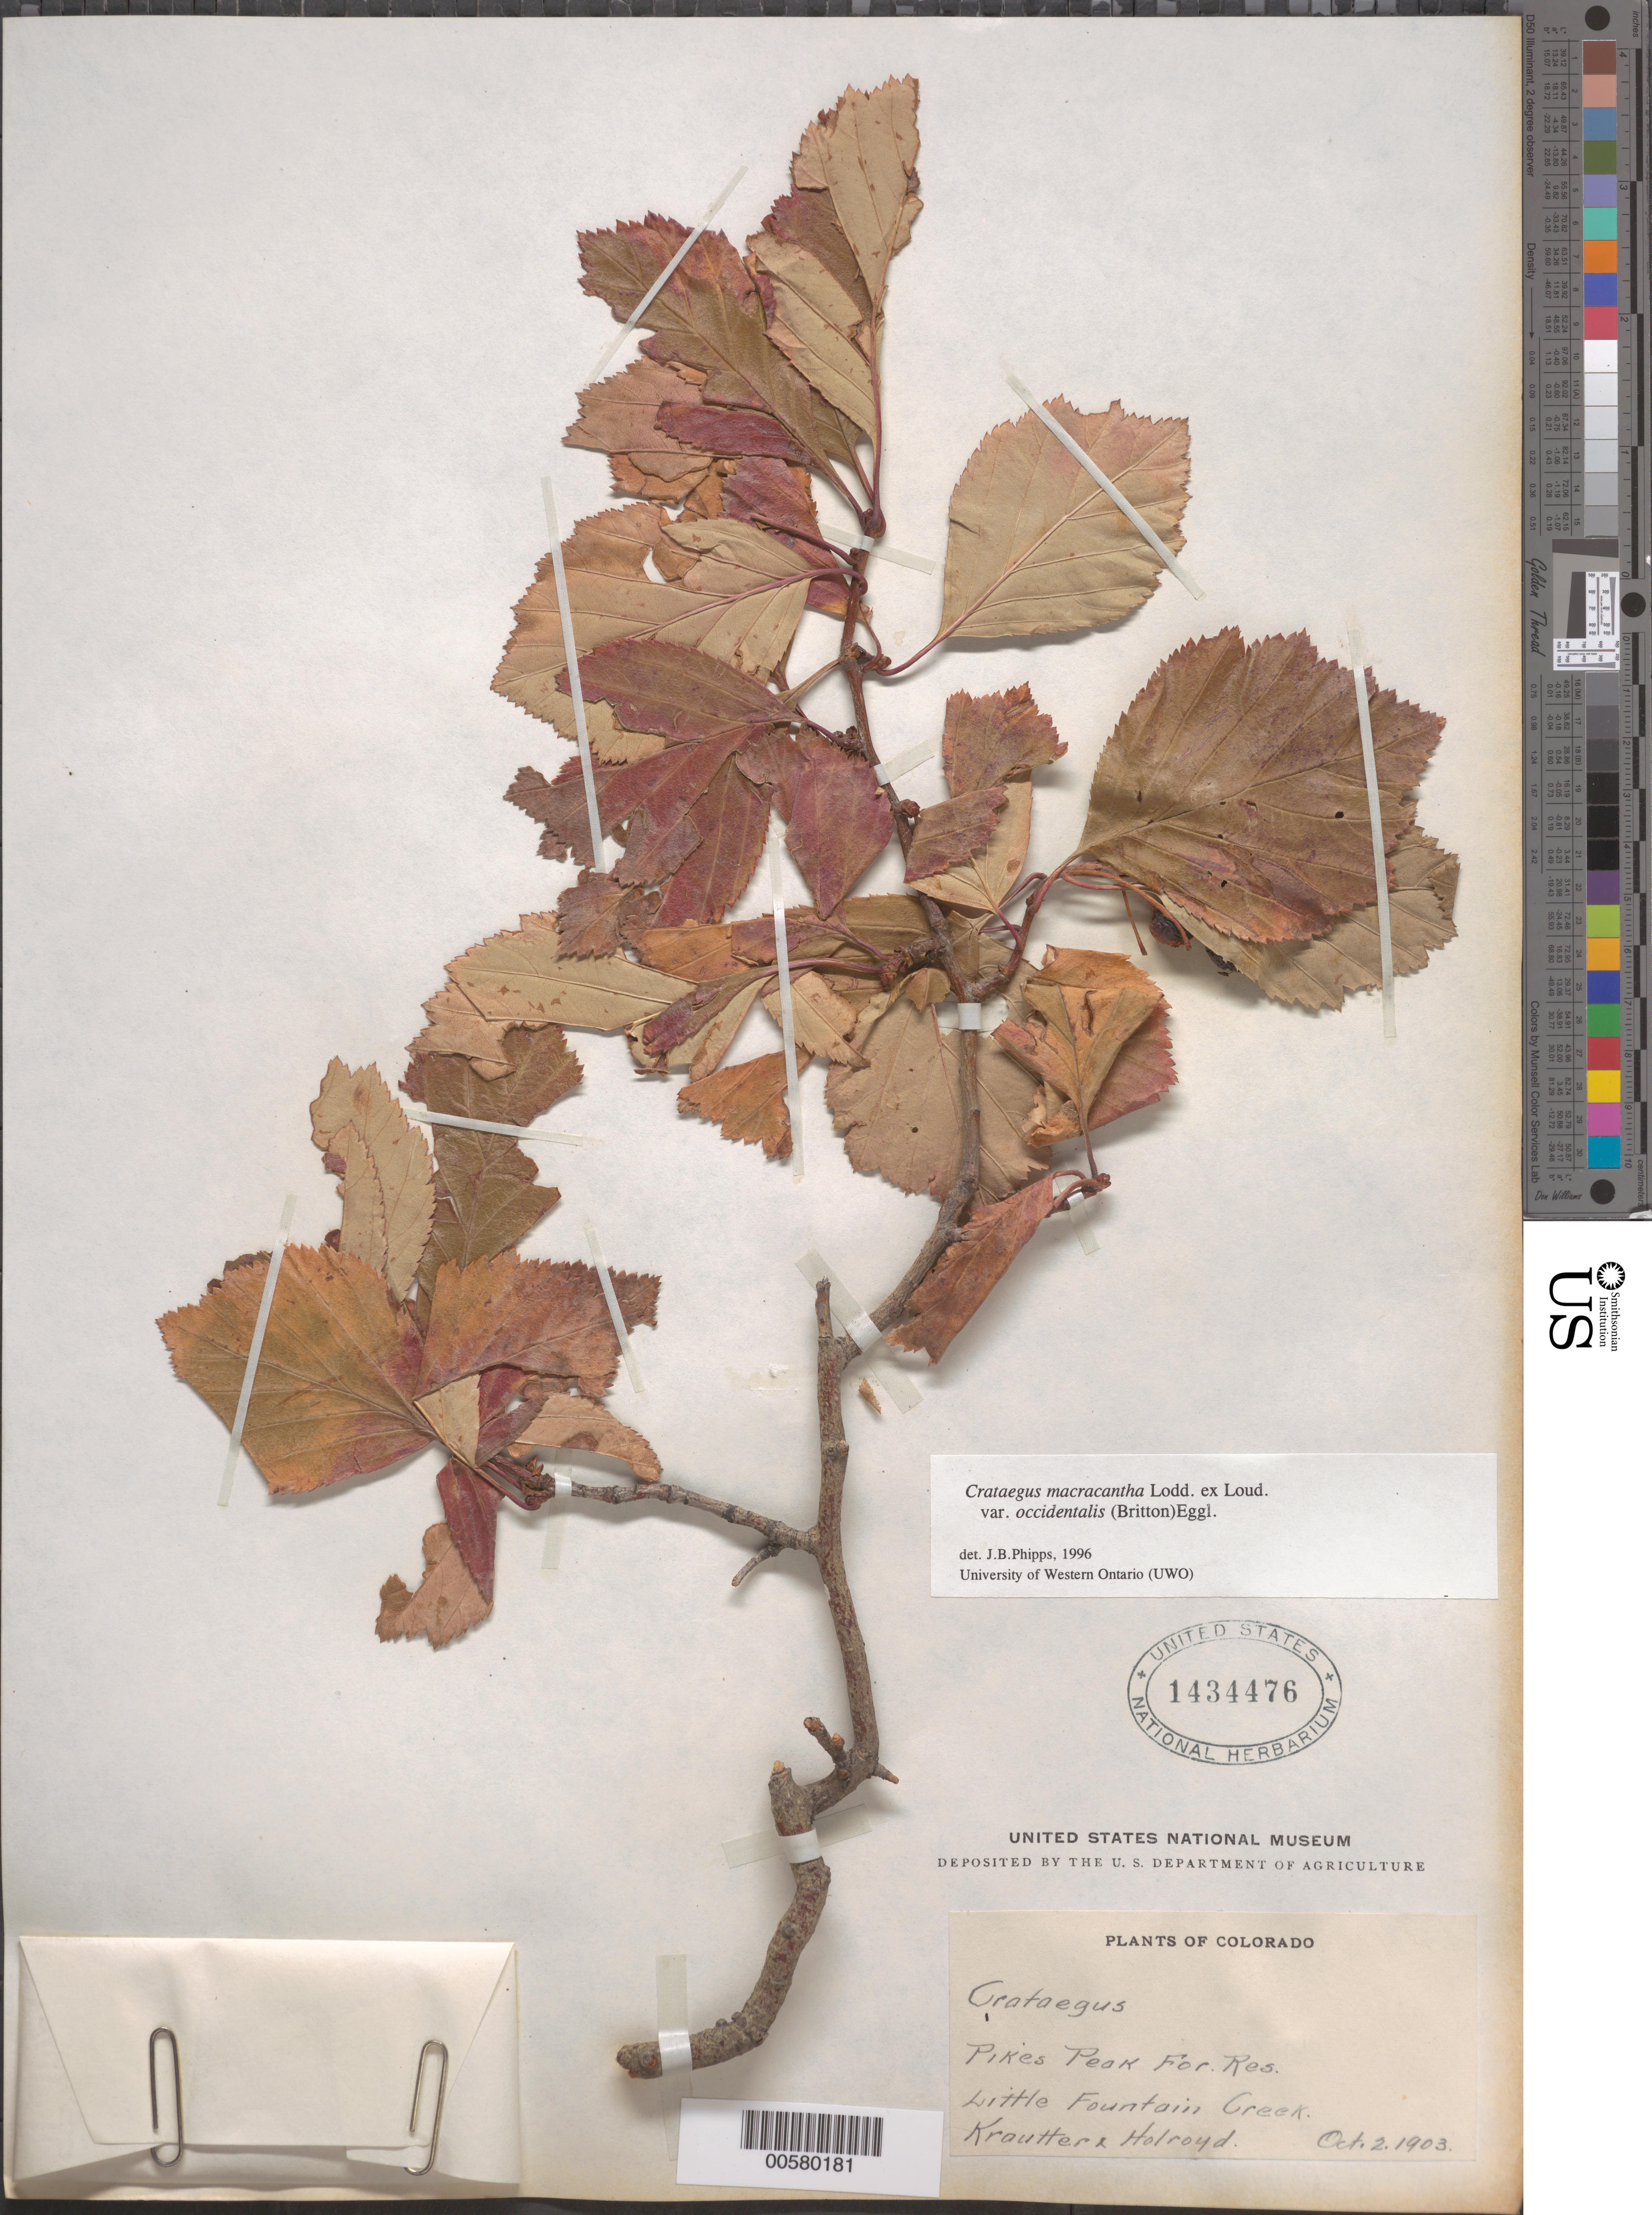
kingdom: Plantae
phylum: Tracheophyta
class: Magnoliopsida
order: Rosales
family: Rosaceae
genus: Crataegus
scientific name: Crataegus macracantha var. occidentalis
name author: (Britton) Eggl.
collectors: -. Krautter & -. Holroyd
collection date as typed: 02 Oct 1903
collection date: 1903-10-02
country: United States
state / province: Colorado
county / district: El Paso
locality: Pikes Peak Forest Reserve, Little Fountain Creek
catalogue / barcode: US 1434476